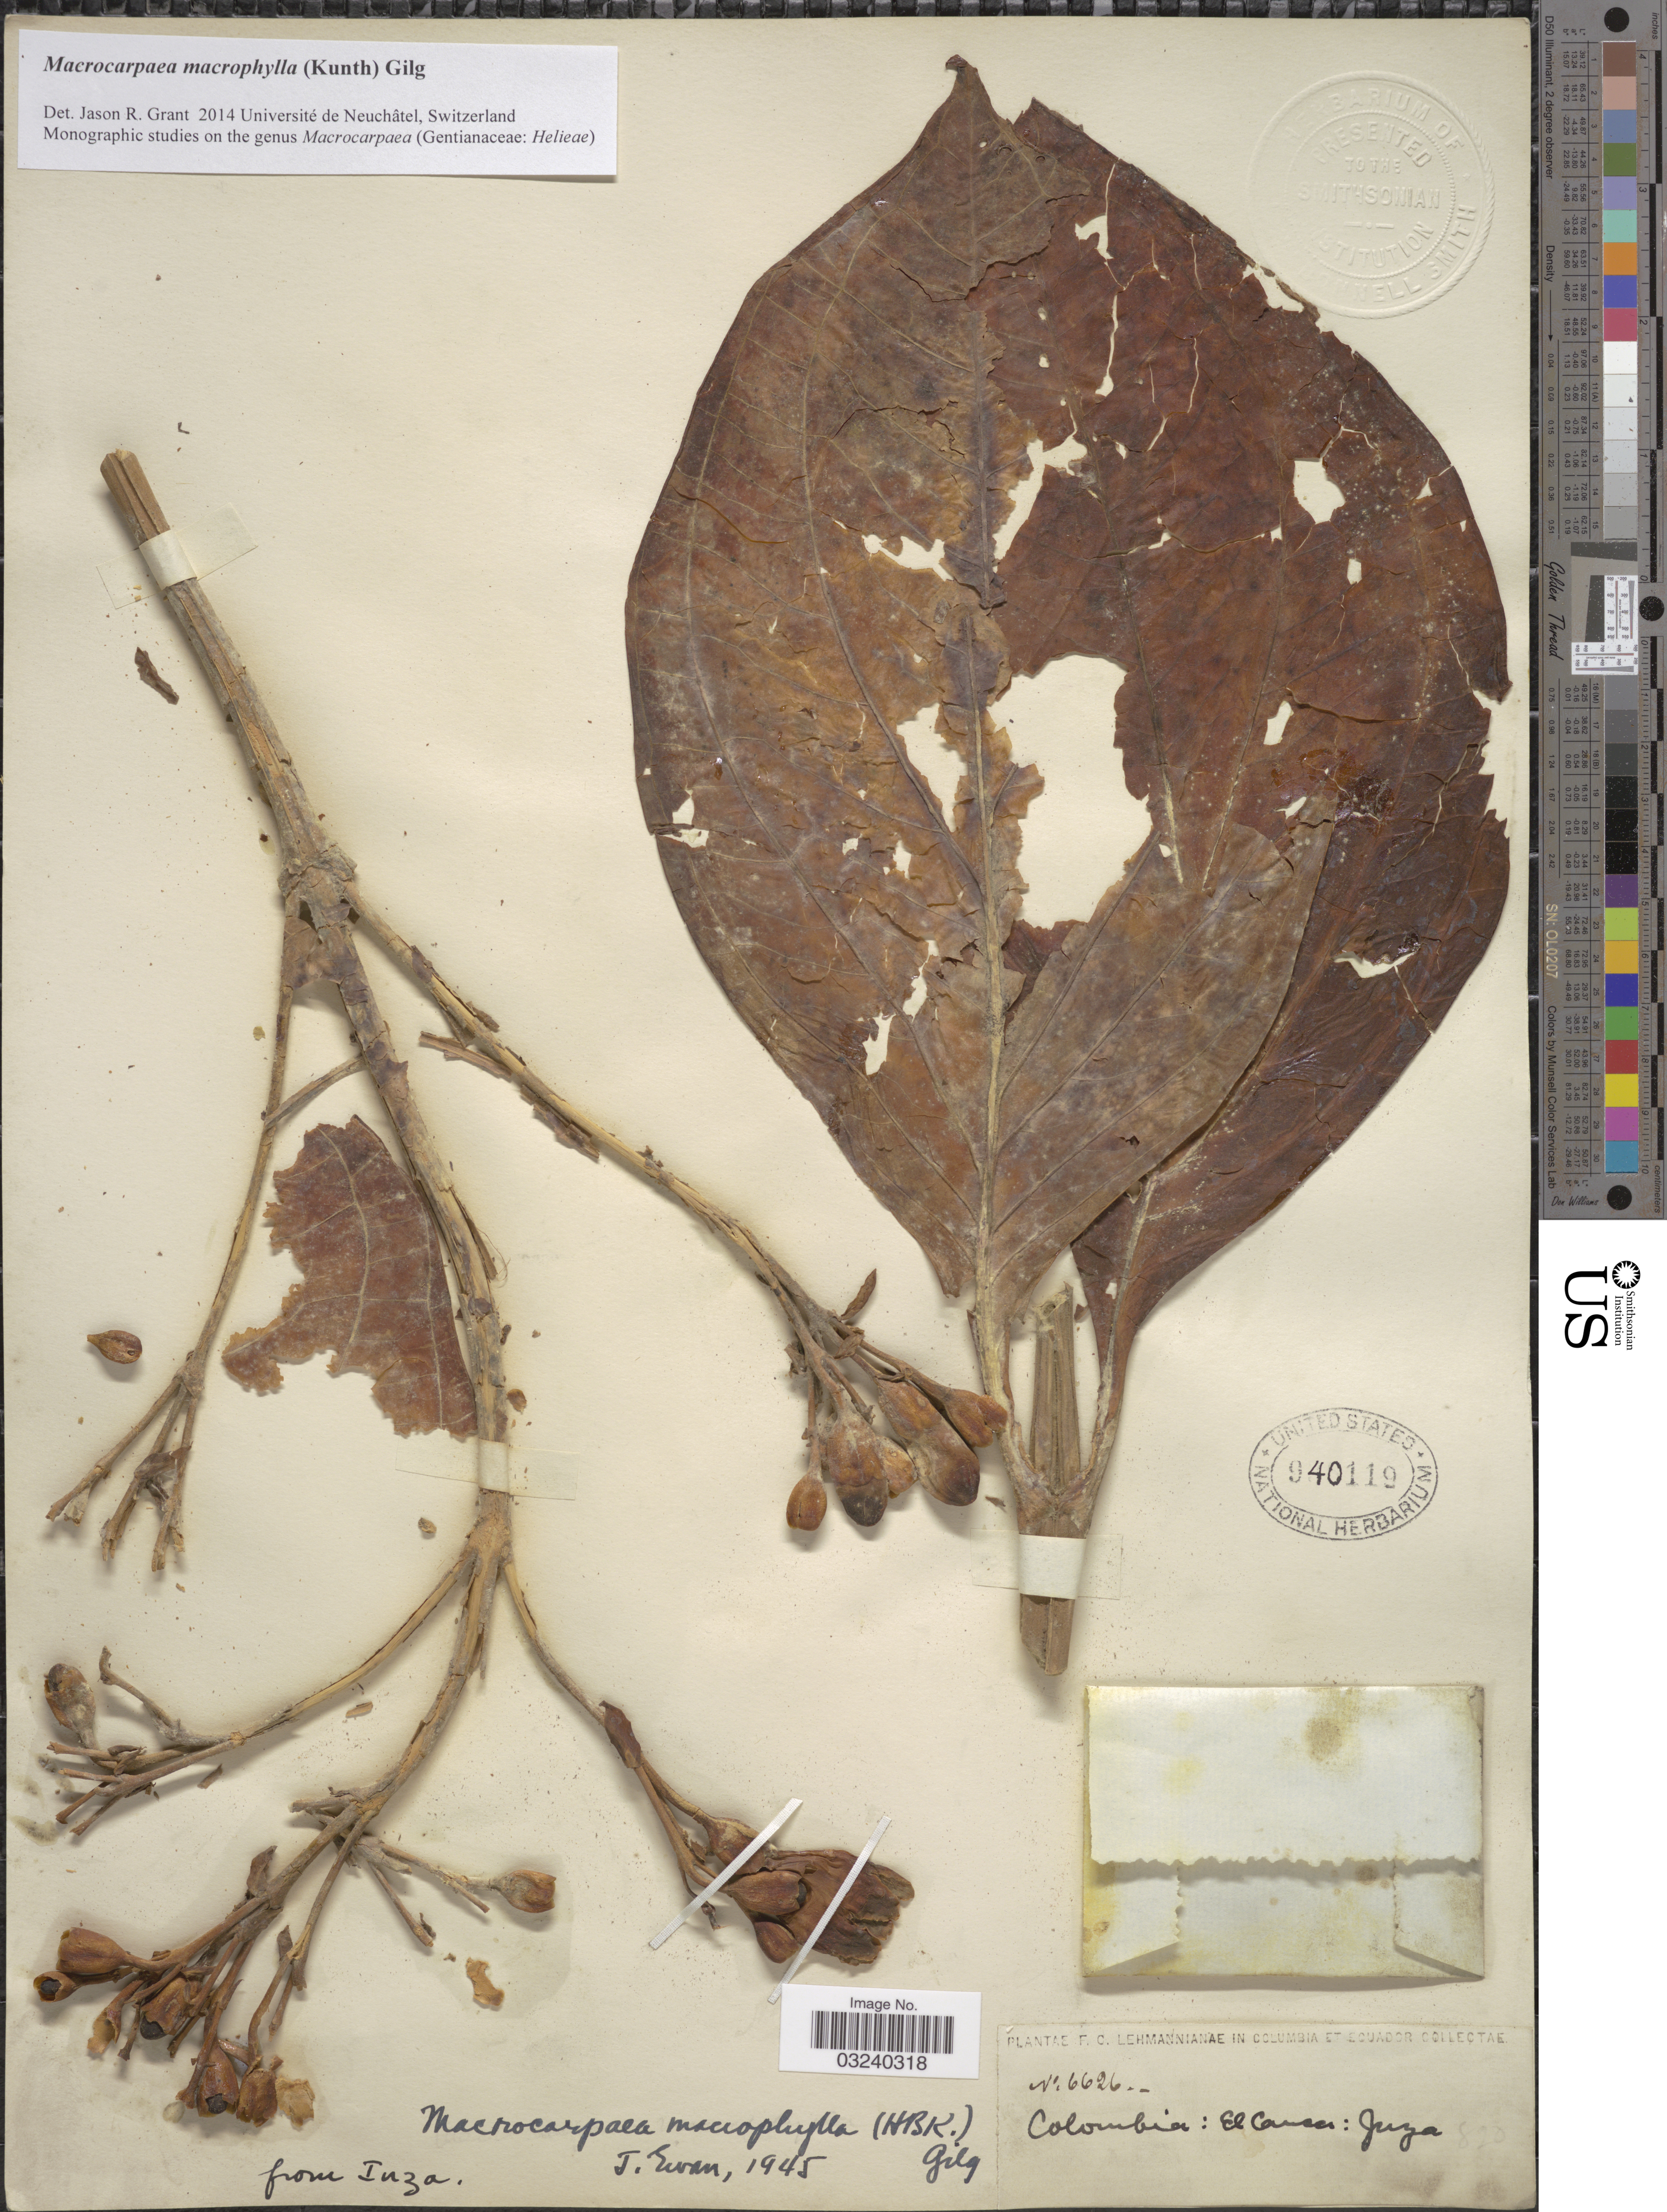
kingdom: Plantae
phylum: Tracheophyta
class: Magnoliopsida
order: Gentianales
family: Gentianaceae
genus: Macrocarpaea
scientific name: Macrocarpaea macrophylla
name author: (Kunth) Gilg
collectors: F. C. Lehmann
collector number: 6626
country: Colombia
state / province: Cauca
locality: El Cauca: Juza.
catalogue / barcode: US 940119